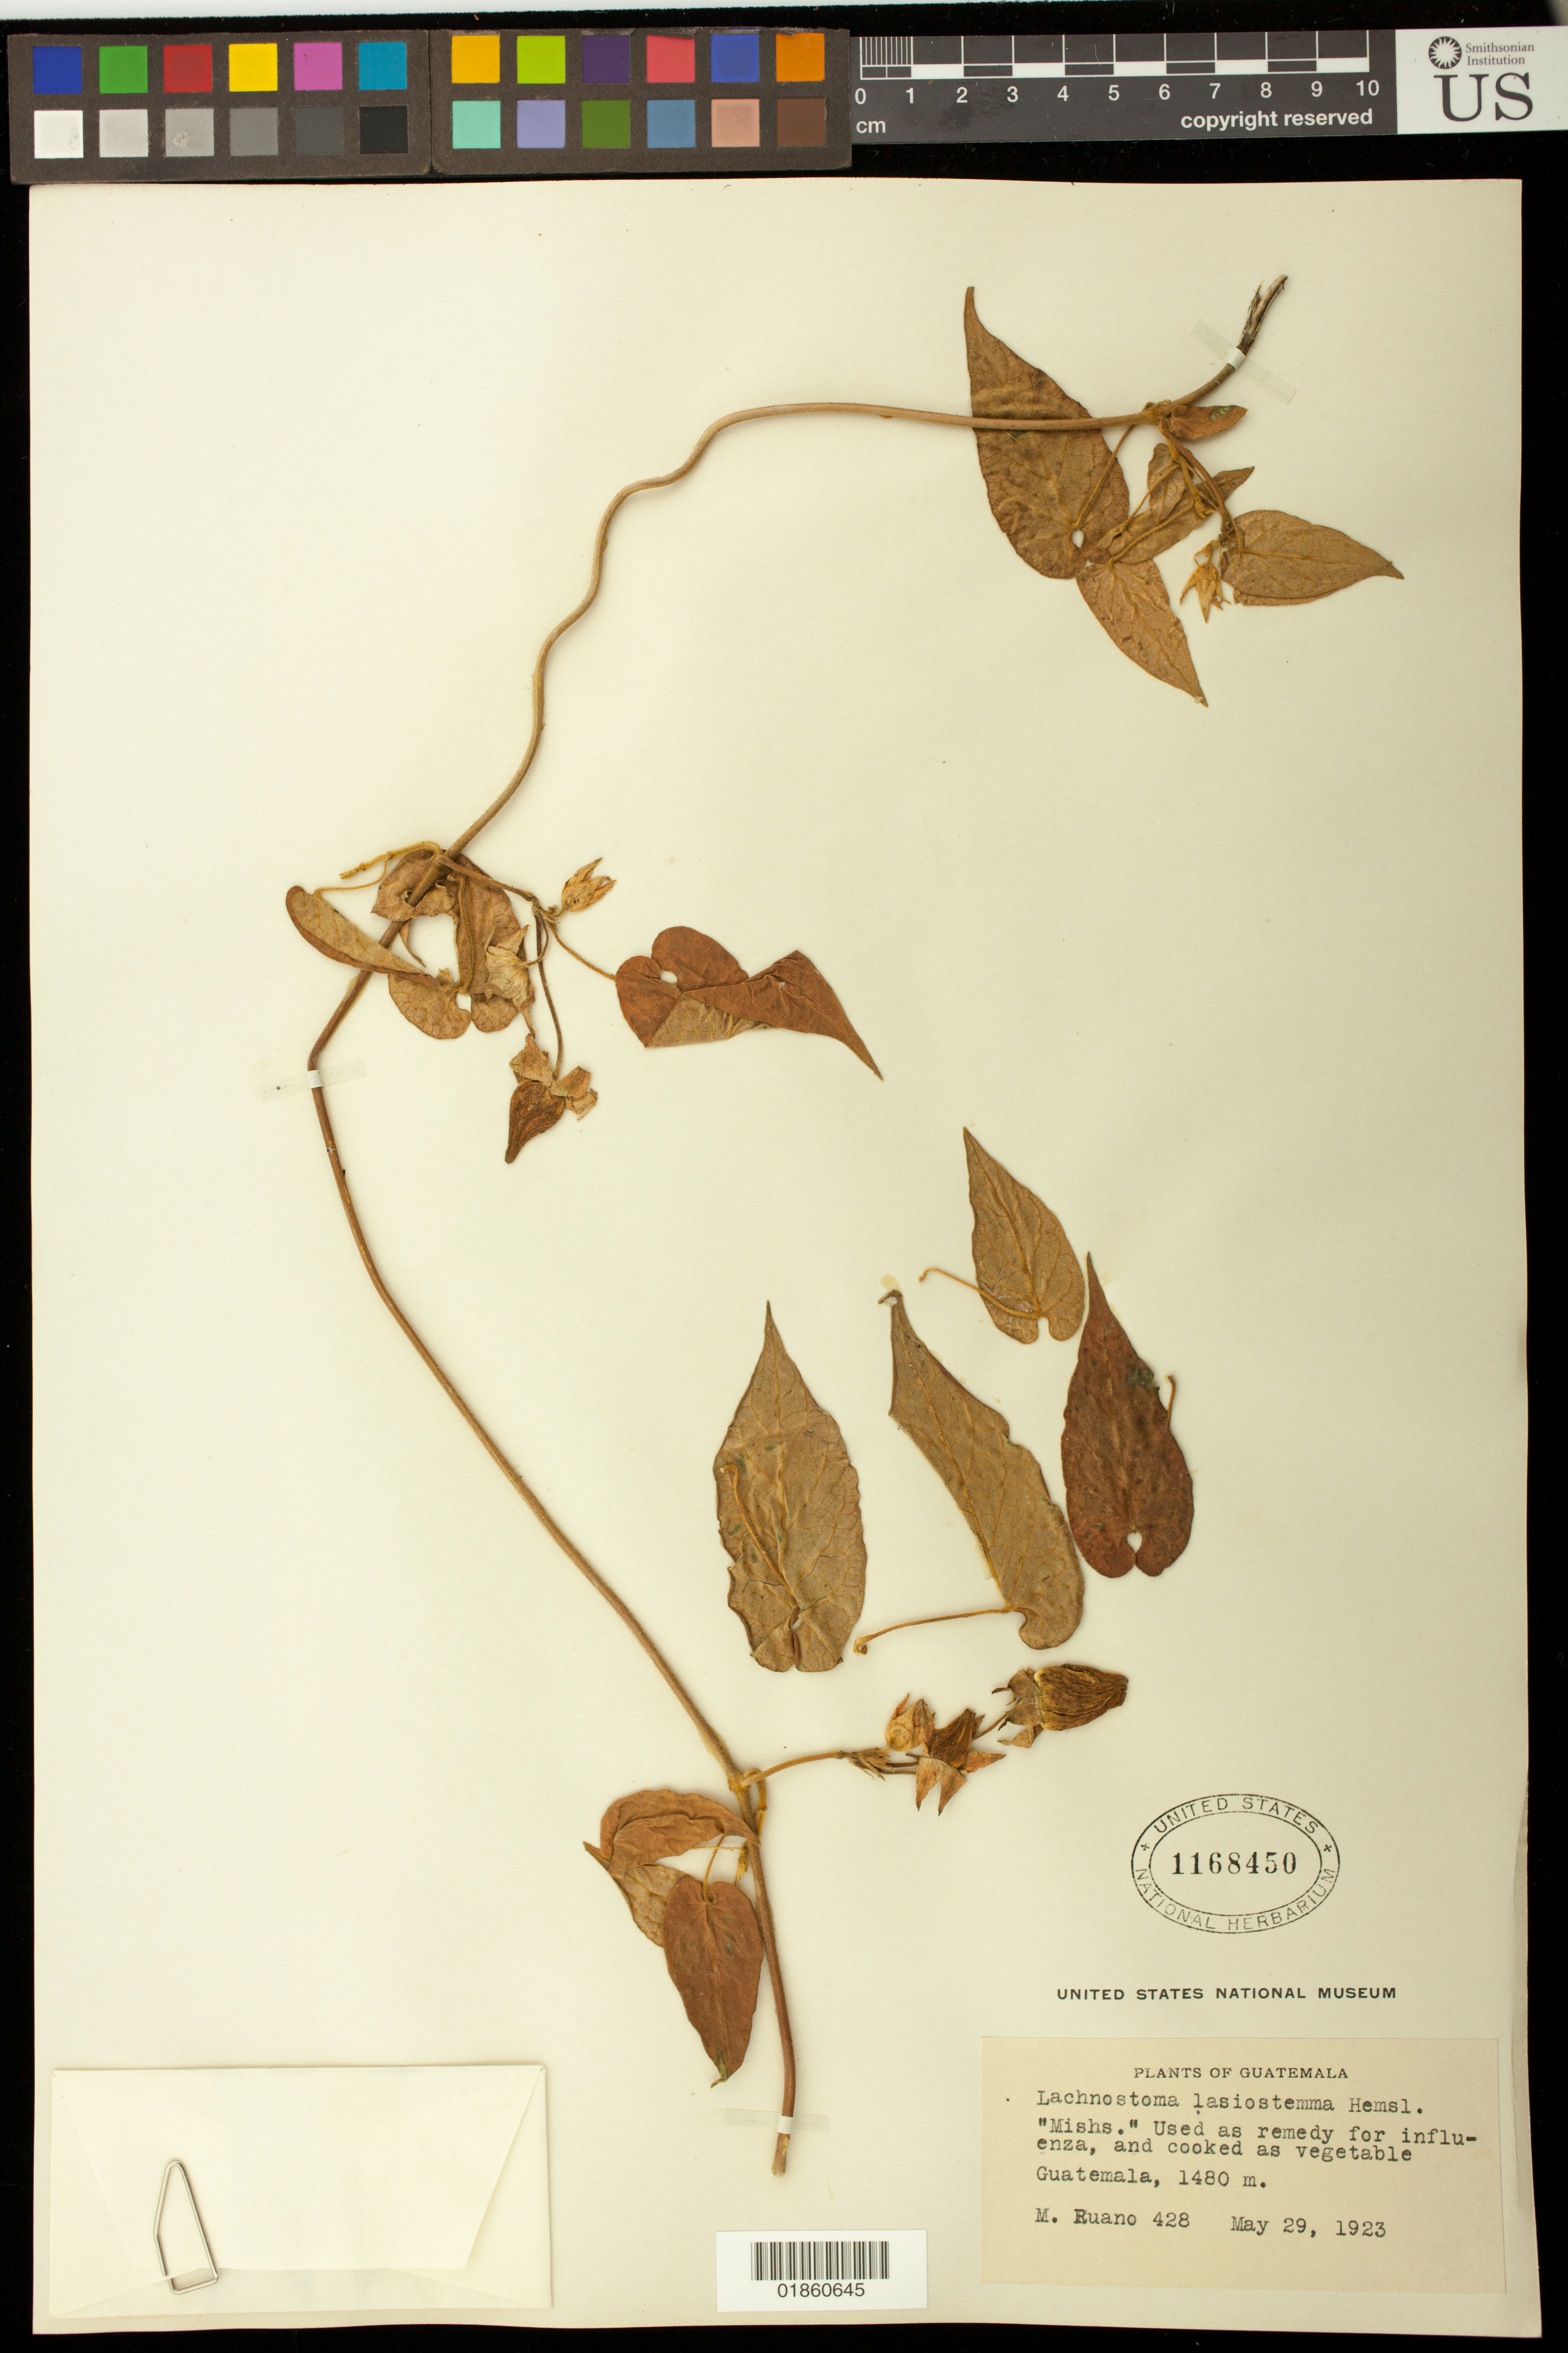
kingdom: Plantae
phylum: Tracheophyta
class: Magnoliopsida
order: Gentianales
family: Apocynaceae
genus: Gonolobus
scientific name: Gonolobus erianthus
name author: Decne.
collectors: M. Ruano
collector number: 428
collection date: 1923-05-29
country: Guatemala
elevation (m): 1480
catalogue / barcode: US 1168450